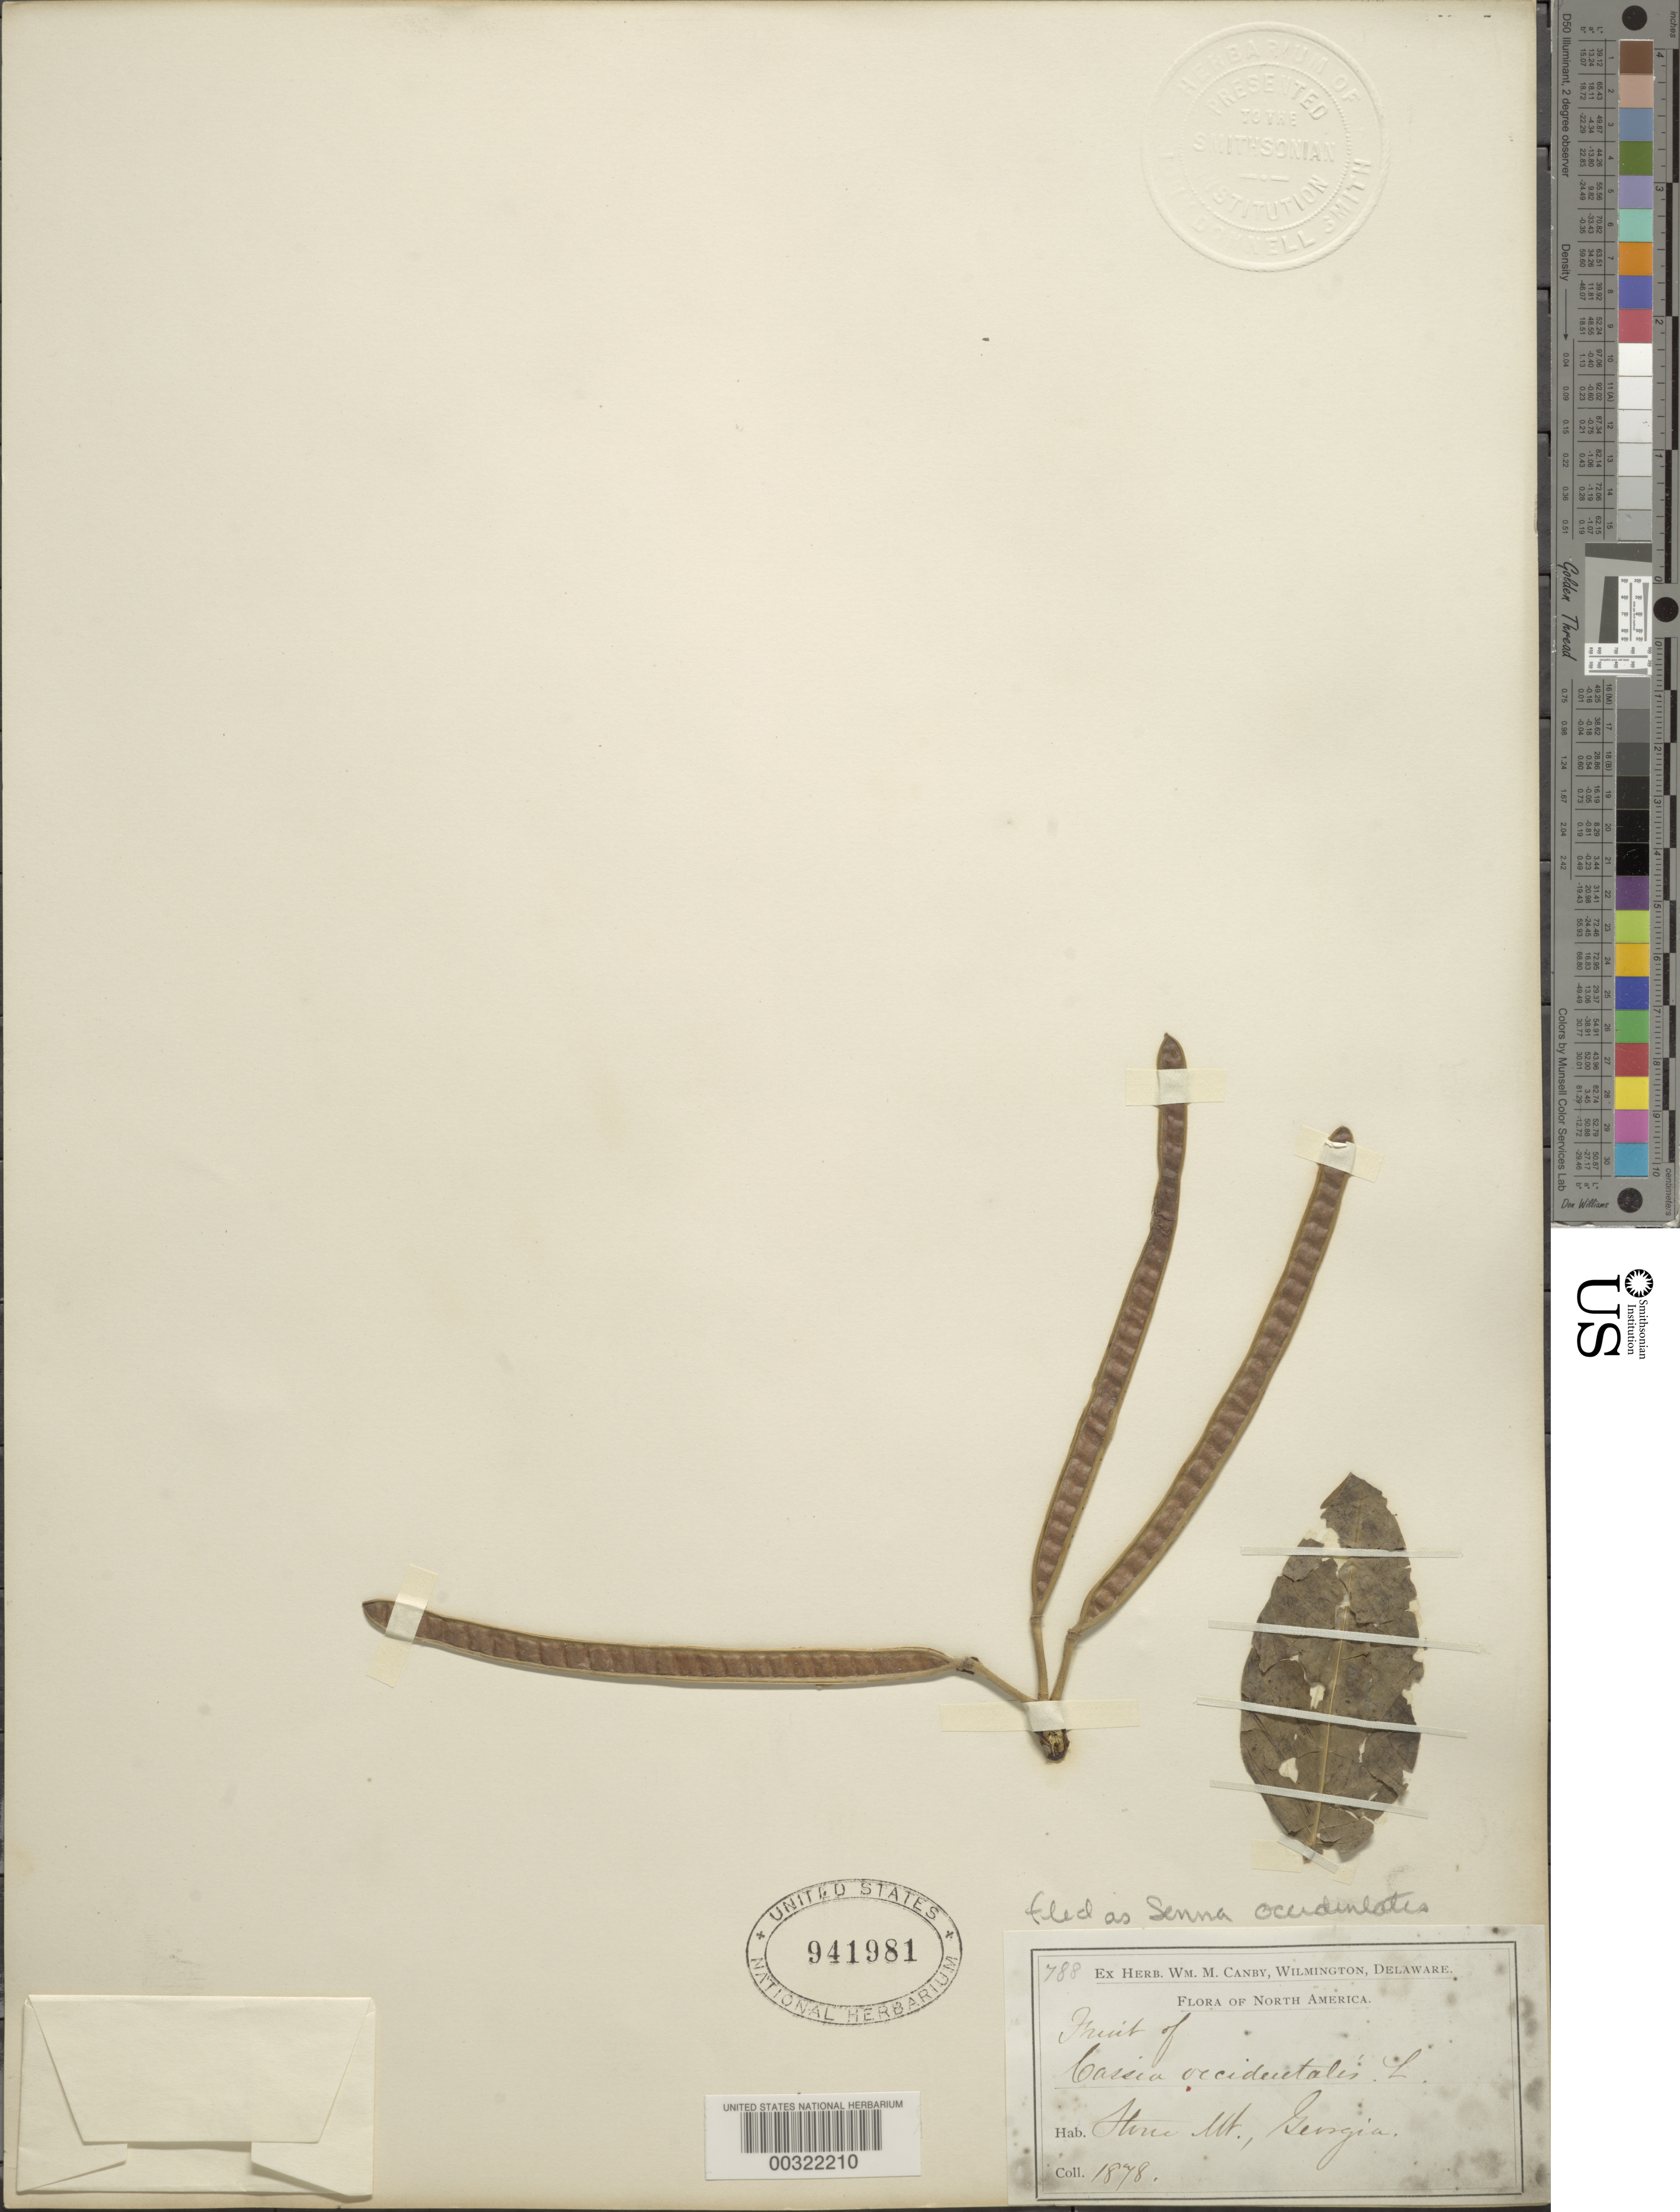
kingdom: Plantae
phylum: Tracheophyta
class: Magnoliopsida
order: Fabales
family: Fabaceae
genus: Senna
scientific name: Senna occidentalis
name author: (L.) Link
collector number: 788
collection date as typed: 1878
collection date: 1878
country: United States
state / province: Georgia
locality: Hine mt.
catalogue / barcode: US 941981